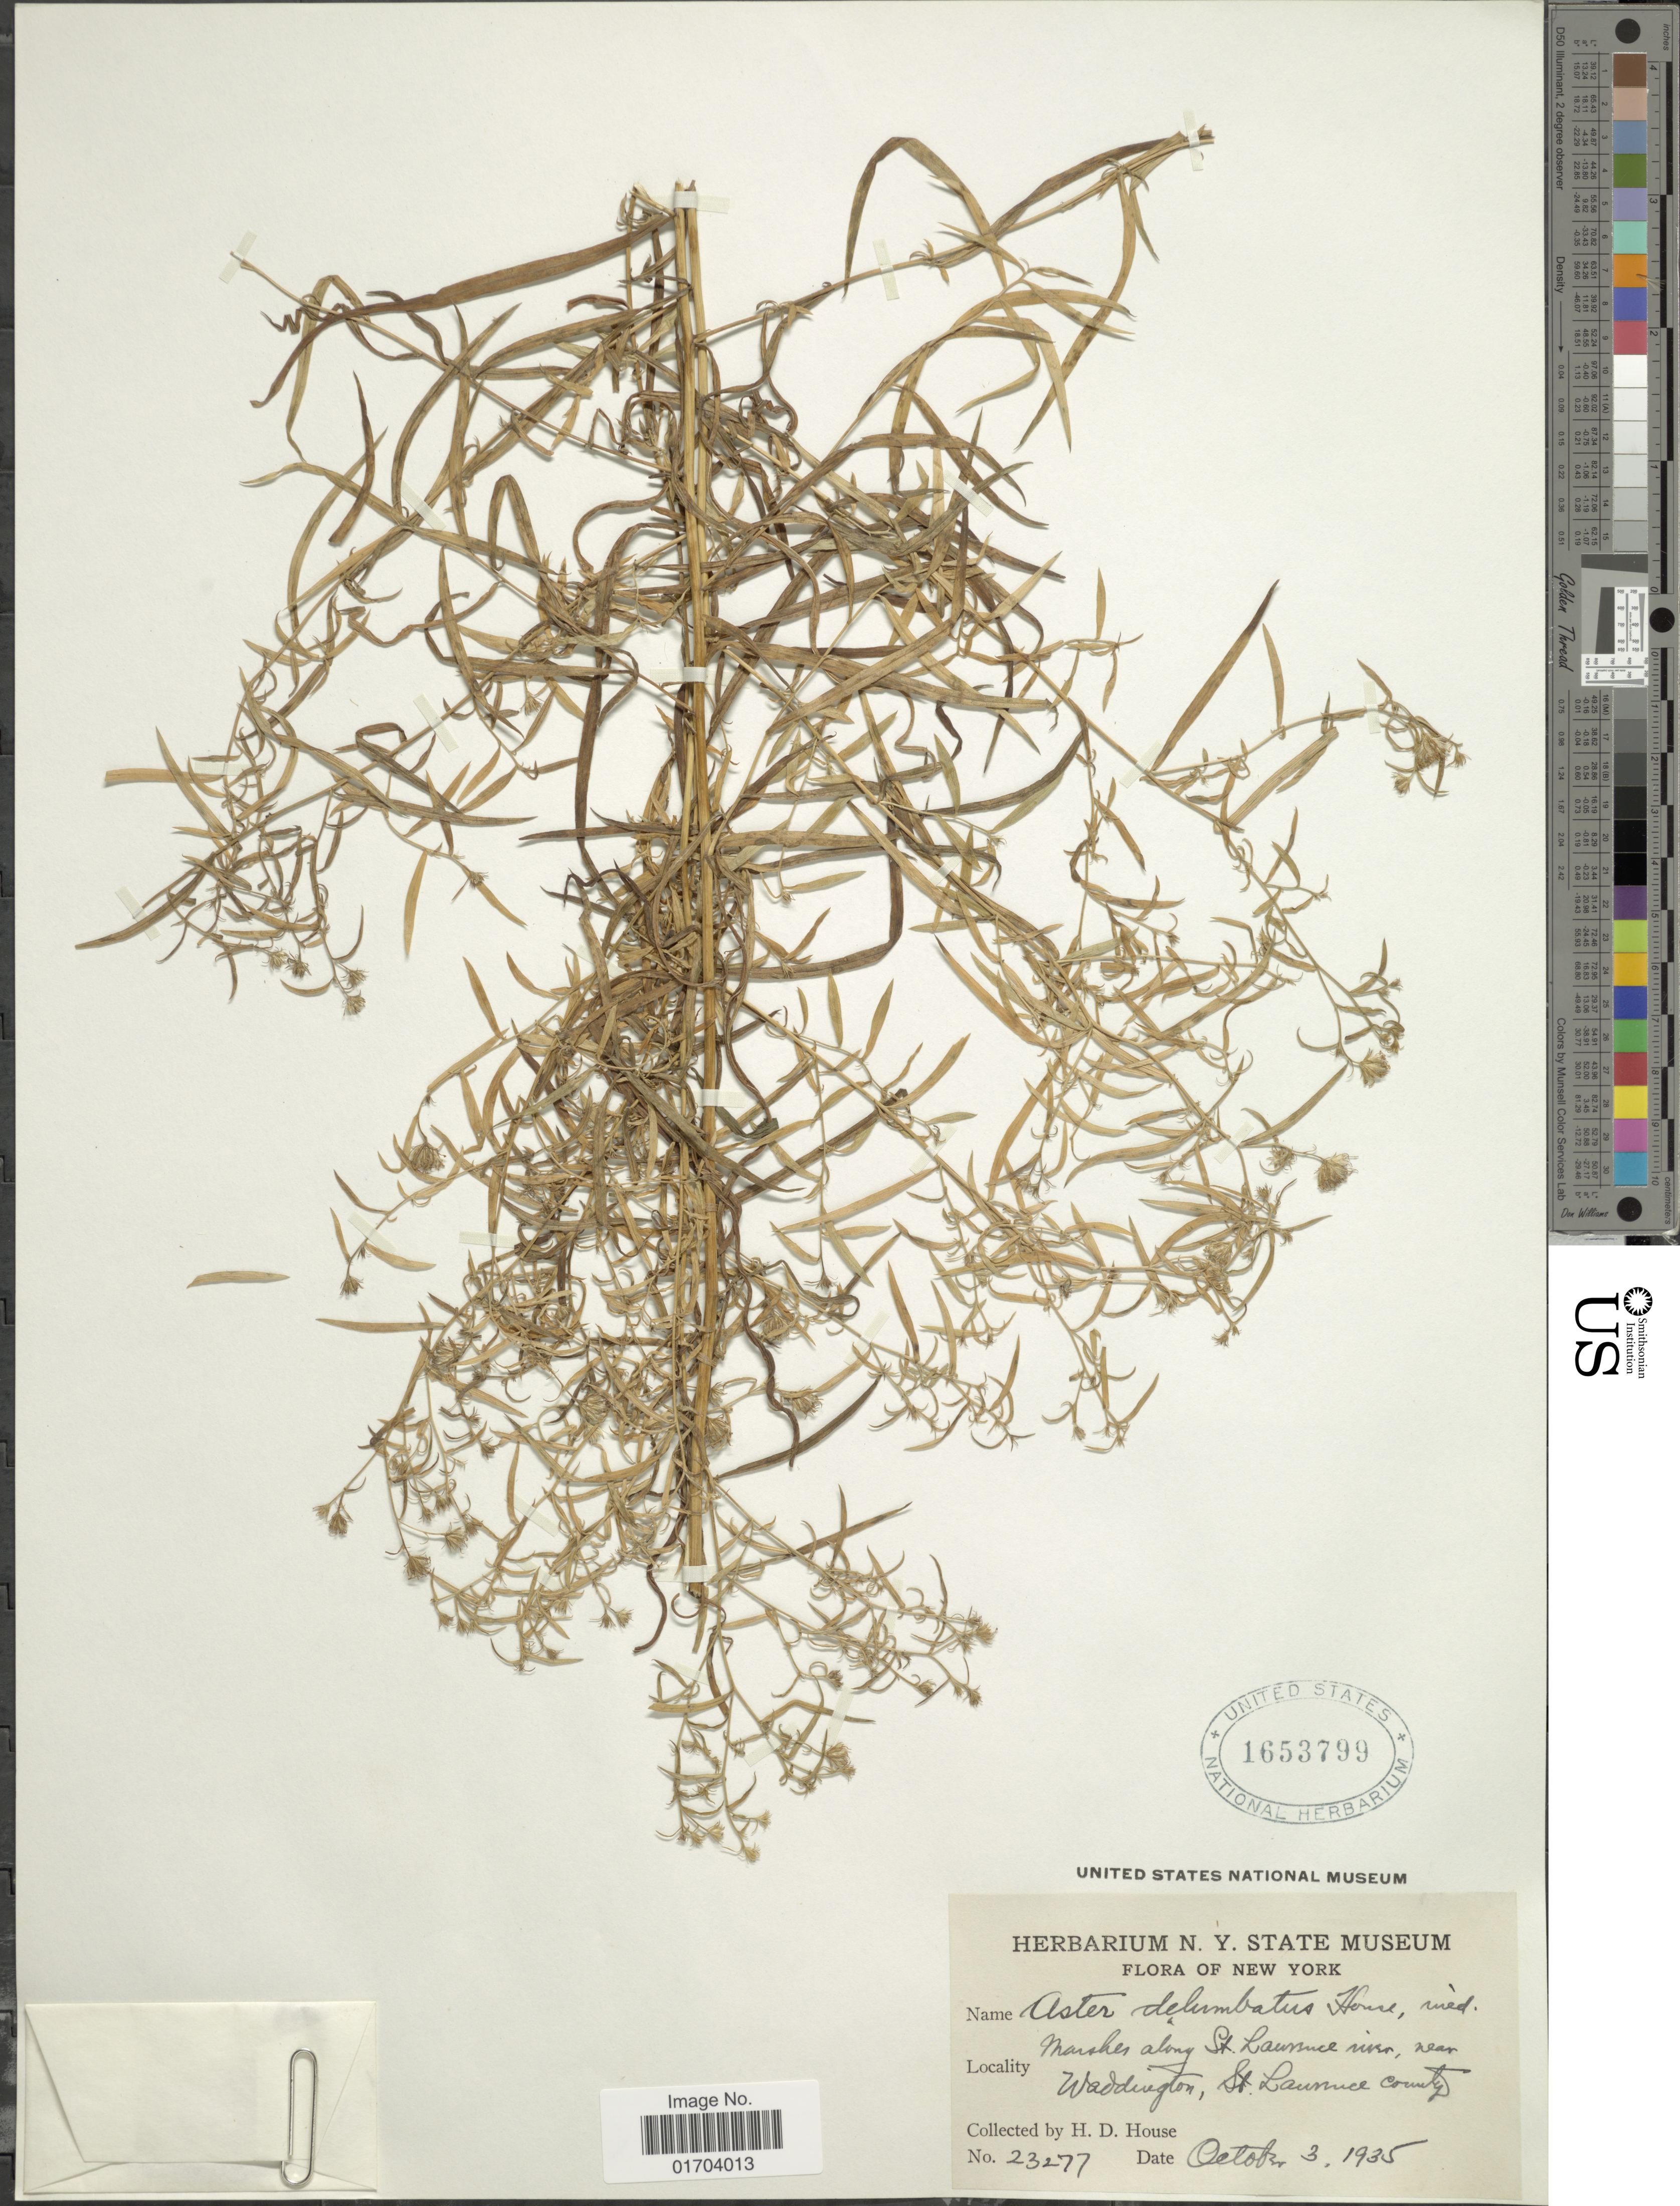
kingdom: Plantae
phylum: Tracheophyta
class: Magnoliopsida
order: Asterales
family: Asteraceae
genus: Aster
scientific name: Aster delumbatus House sp. nov. ined.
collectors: H. D. House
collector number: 23277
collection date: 1935-10-03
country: United States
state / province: New York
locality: Mashes along St. Lawrence river, near Waddington, St. Lawrence County.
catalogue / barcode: US 1653799